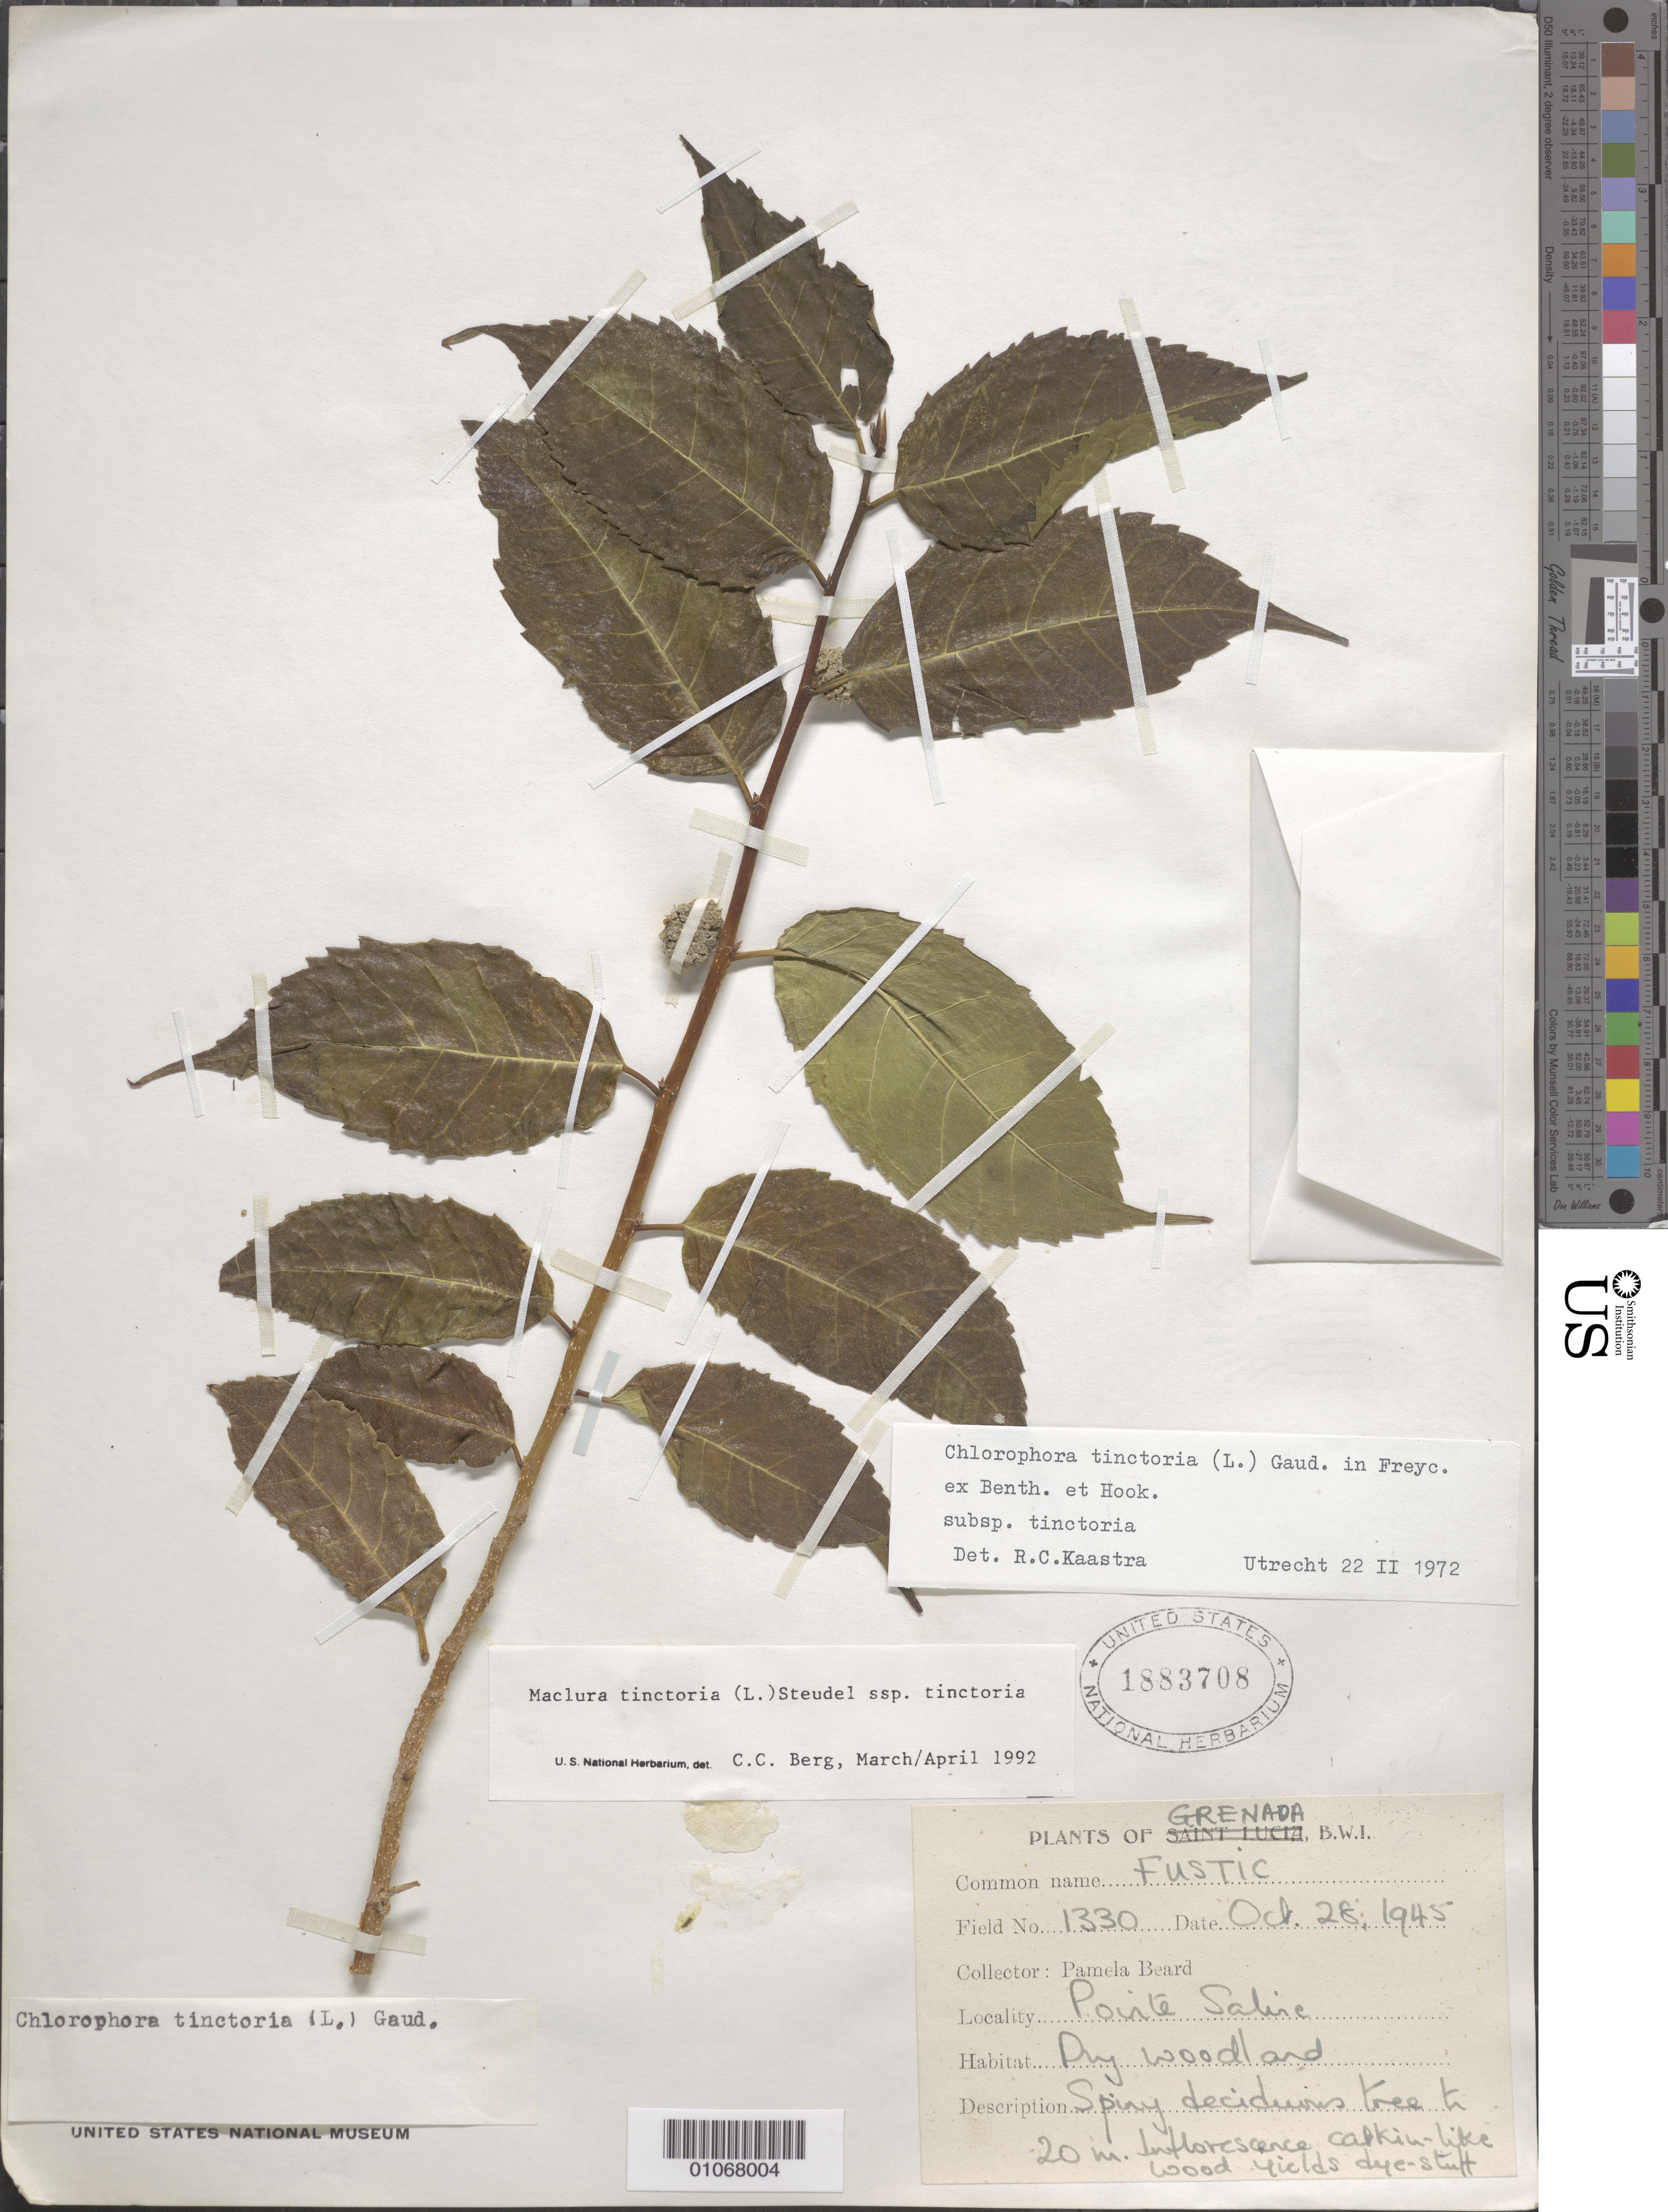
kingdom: Plantae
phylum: Tracheophyta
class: Magnoliopsida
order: Rosales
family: Moraceae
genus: Maclura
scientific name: Maclura tinctoria subsp. tinctoria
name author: (L.) D. Don ex Steud.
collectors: P. Beard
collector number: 1330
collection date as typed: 28 Oct 1945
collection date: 1945-10-28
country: Grenada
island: Grenada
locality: Pointe Saline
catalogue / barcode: US 1883708